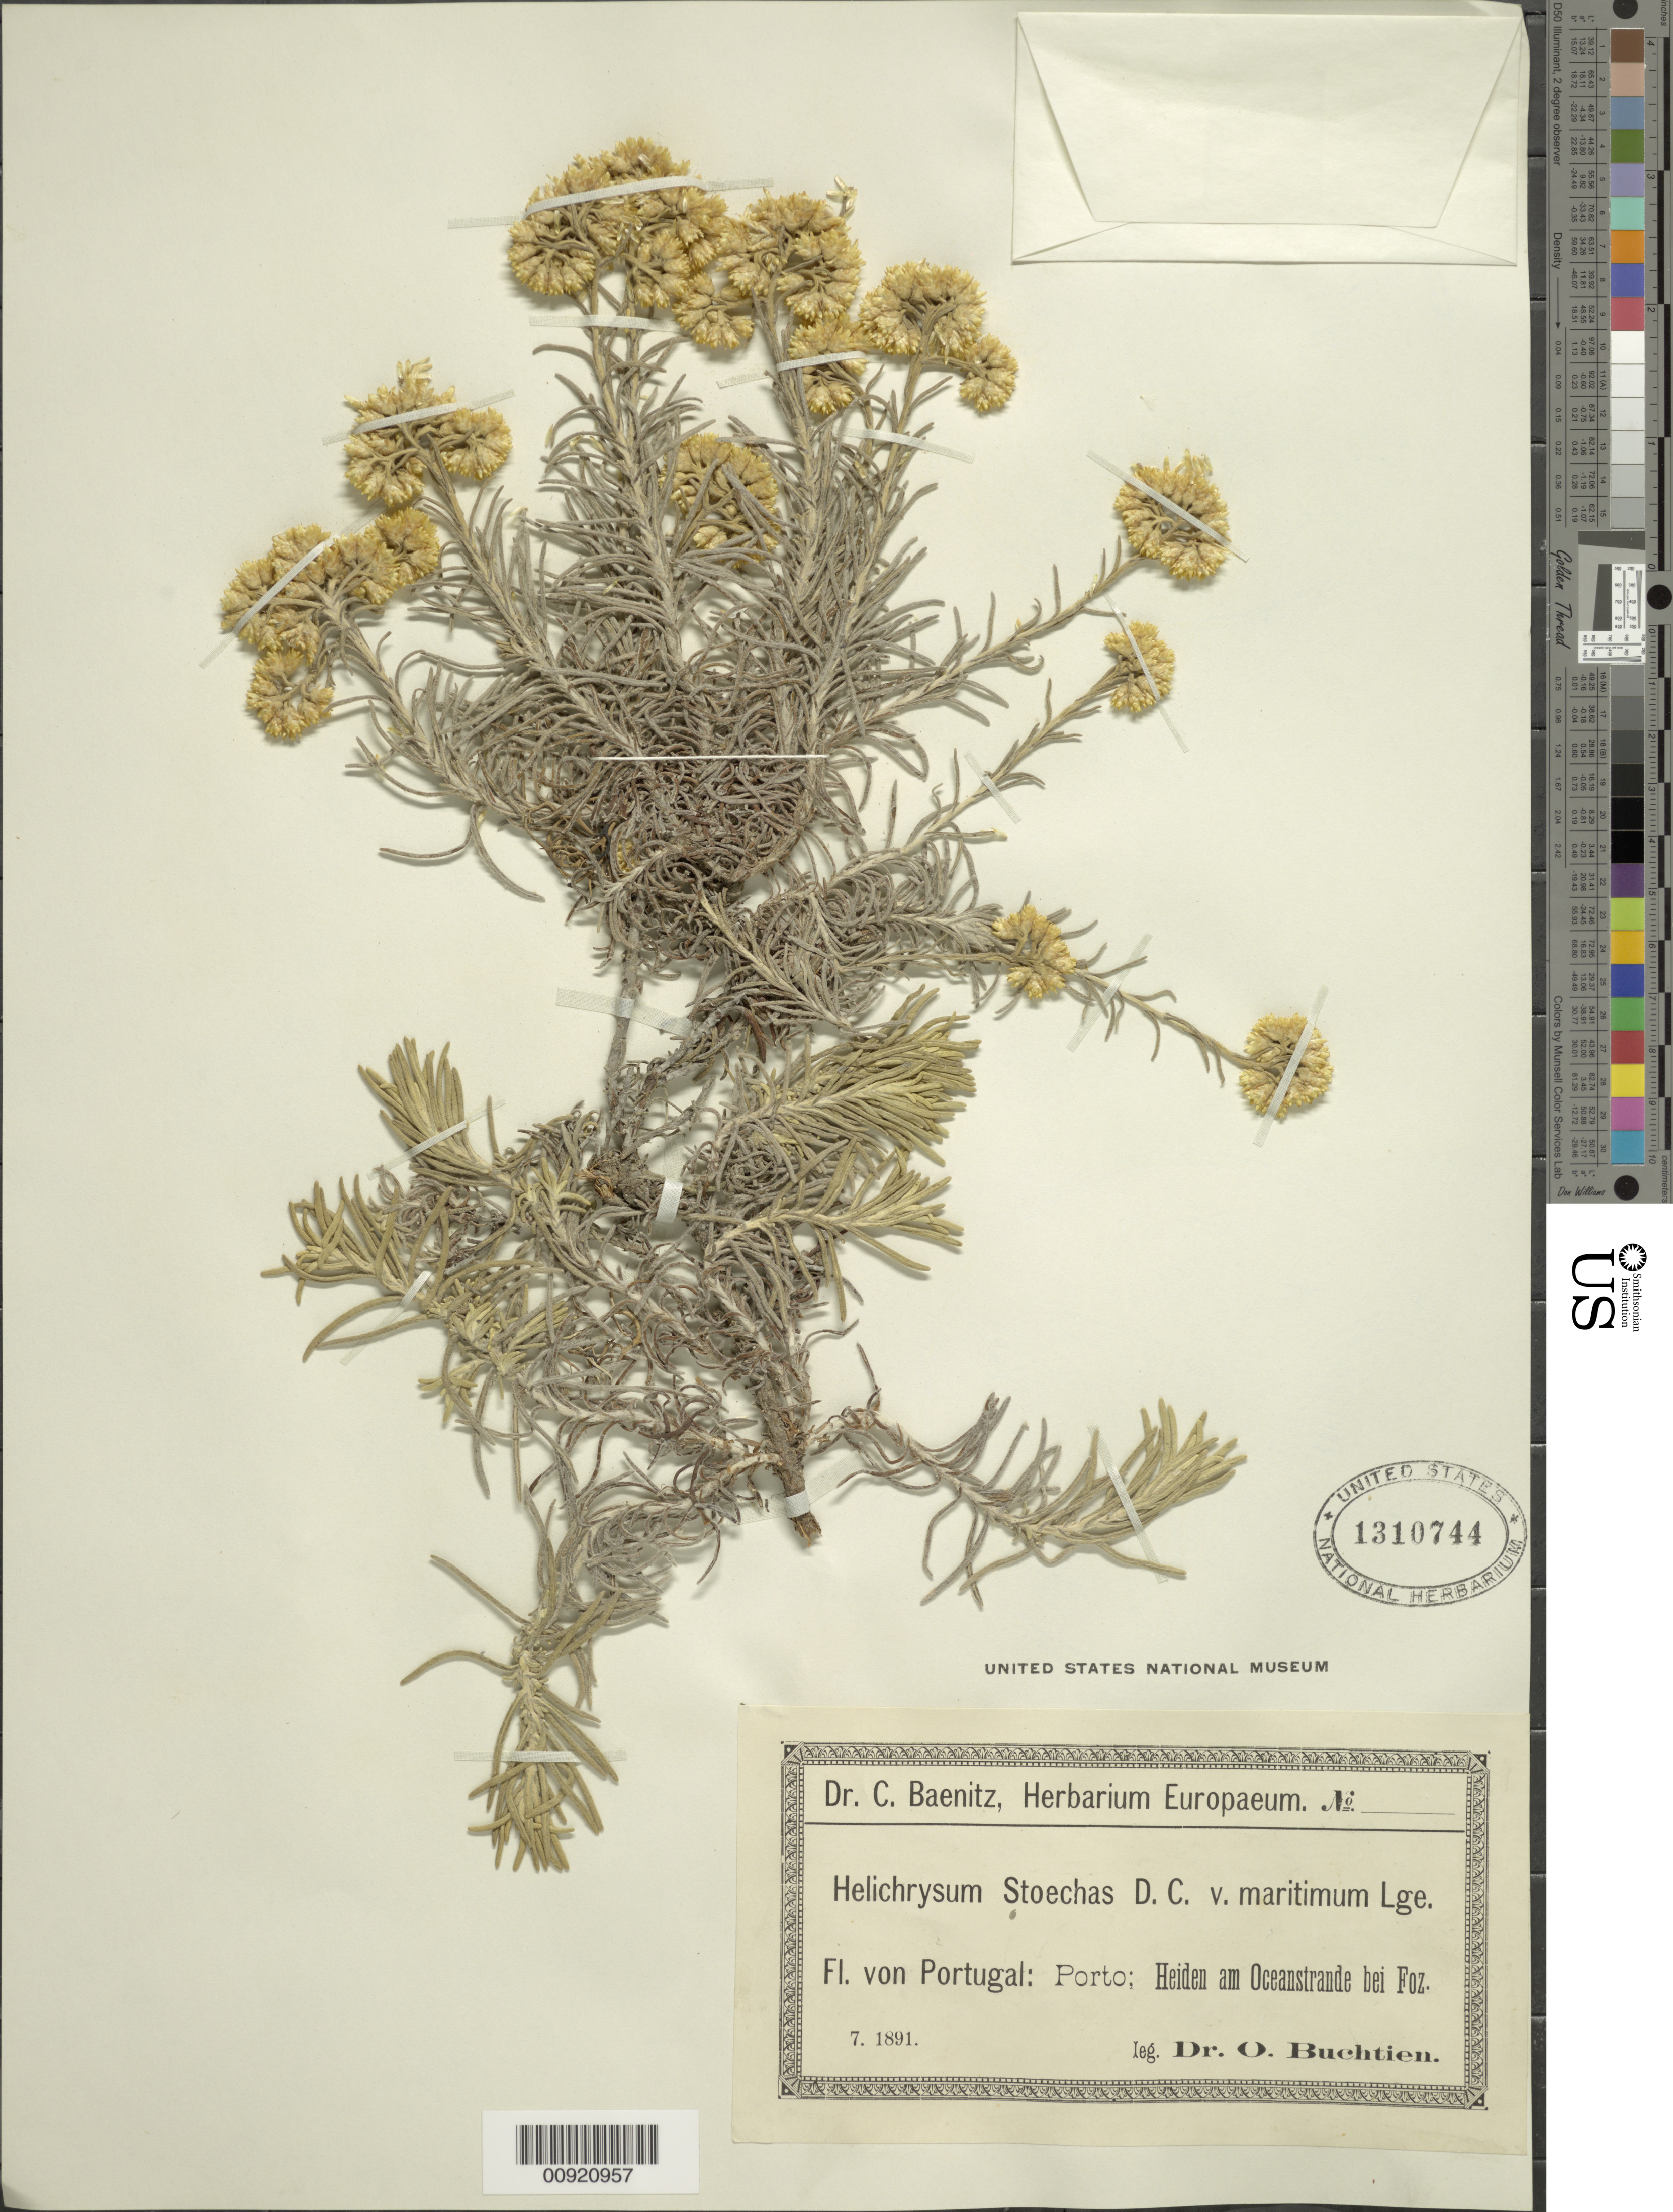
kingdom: Plantae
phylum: Tracheophyta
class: Magnoliopsida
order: Asterales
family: Asteraceae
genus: Helichrysum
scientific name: Helichrysum stoechas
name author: DC.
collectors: O. Buchtien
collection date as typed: Jul 1891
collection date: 1891-07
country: Portugal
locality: Porto: Heiden am Oceanstrande bei foz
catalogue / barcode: US 1310744